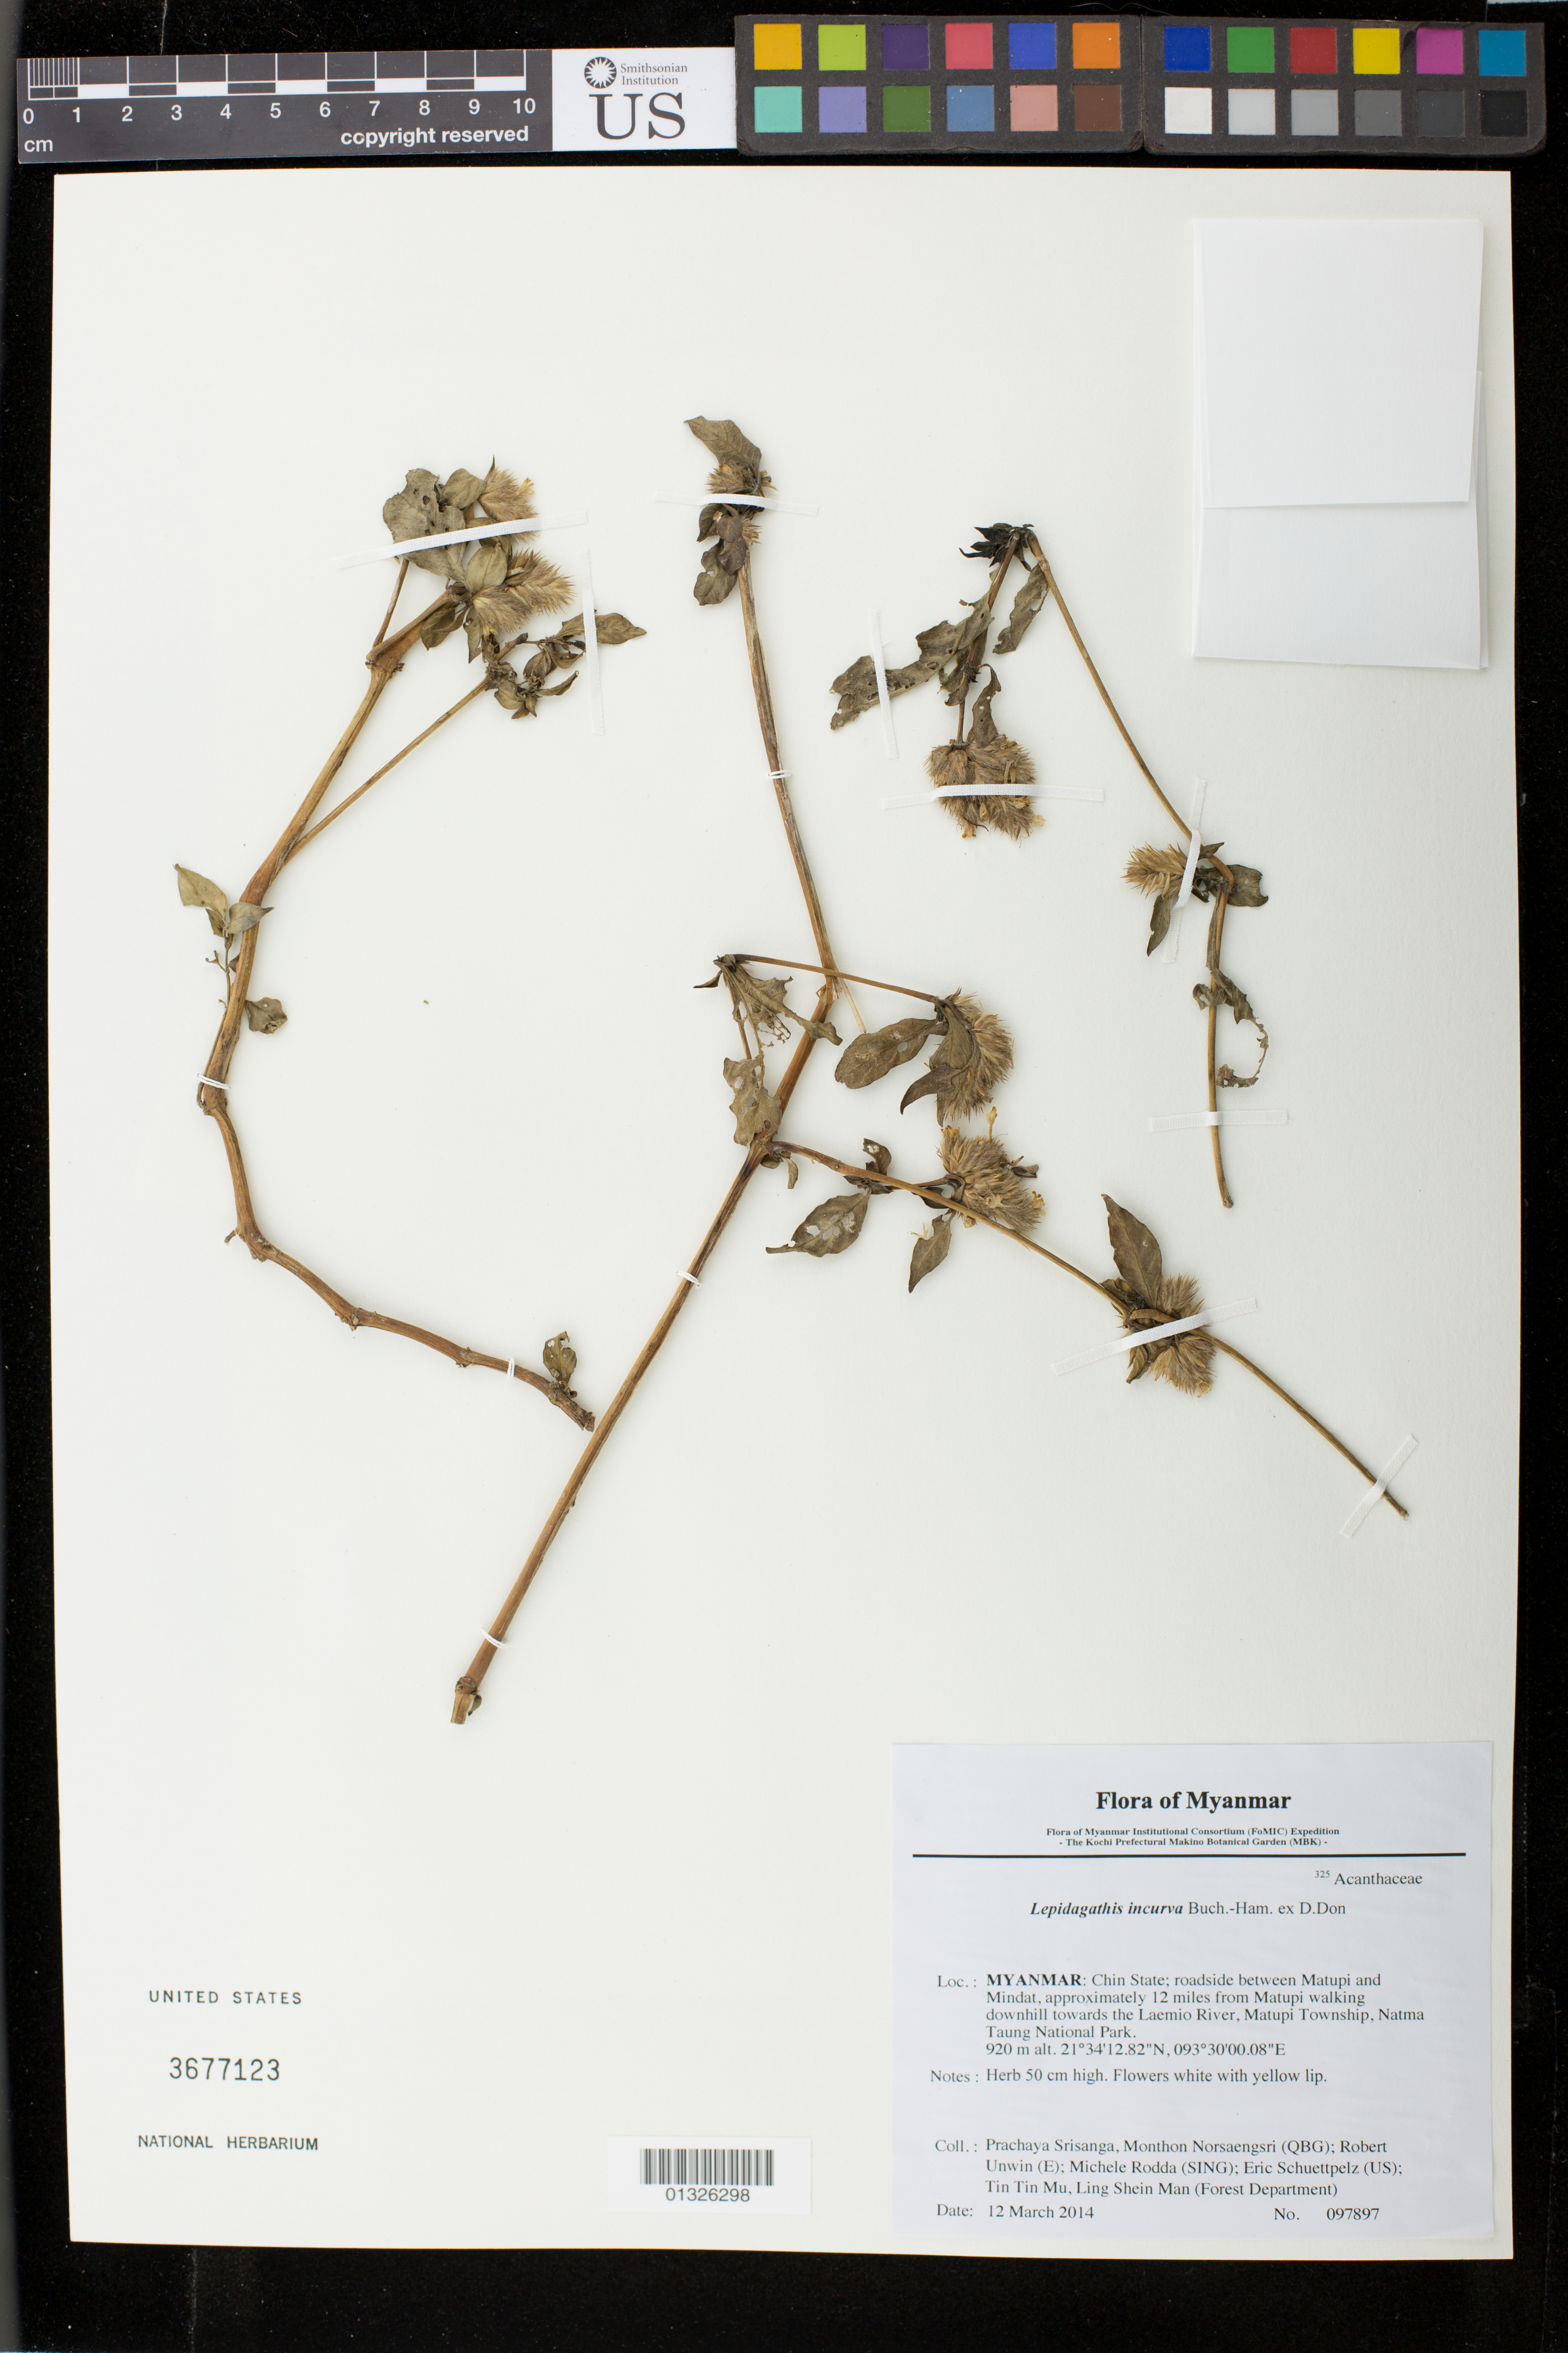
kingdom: Plantae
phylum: Tracheophyta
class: Magnoliopsida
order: Lamiales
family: Acanthaceae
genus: Lepidagathis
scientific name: Lepidagathis incurva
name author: Buch.-Ham. ex D. Don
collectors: P. Srisanga, M. Norsaengsri, R. Unwin, M. Rodda, E. Schuettpelz, Tin Tin Mu & Ling Shein Man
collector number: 97897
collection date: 2014-03-12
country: Myanmar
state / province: Chin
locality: Roadside between Matupi and Mindat, approximately 12 miles from Matupi walking downhill towards the Laemio River, Matupi Township, Natma Taung National Park.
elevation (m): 920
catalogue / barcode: US 3677123